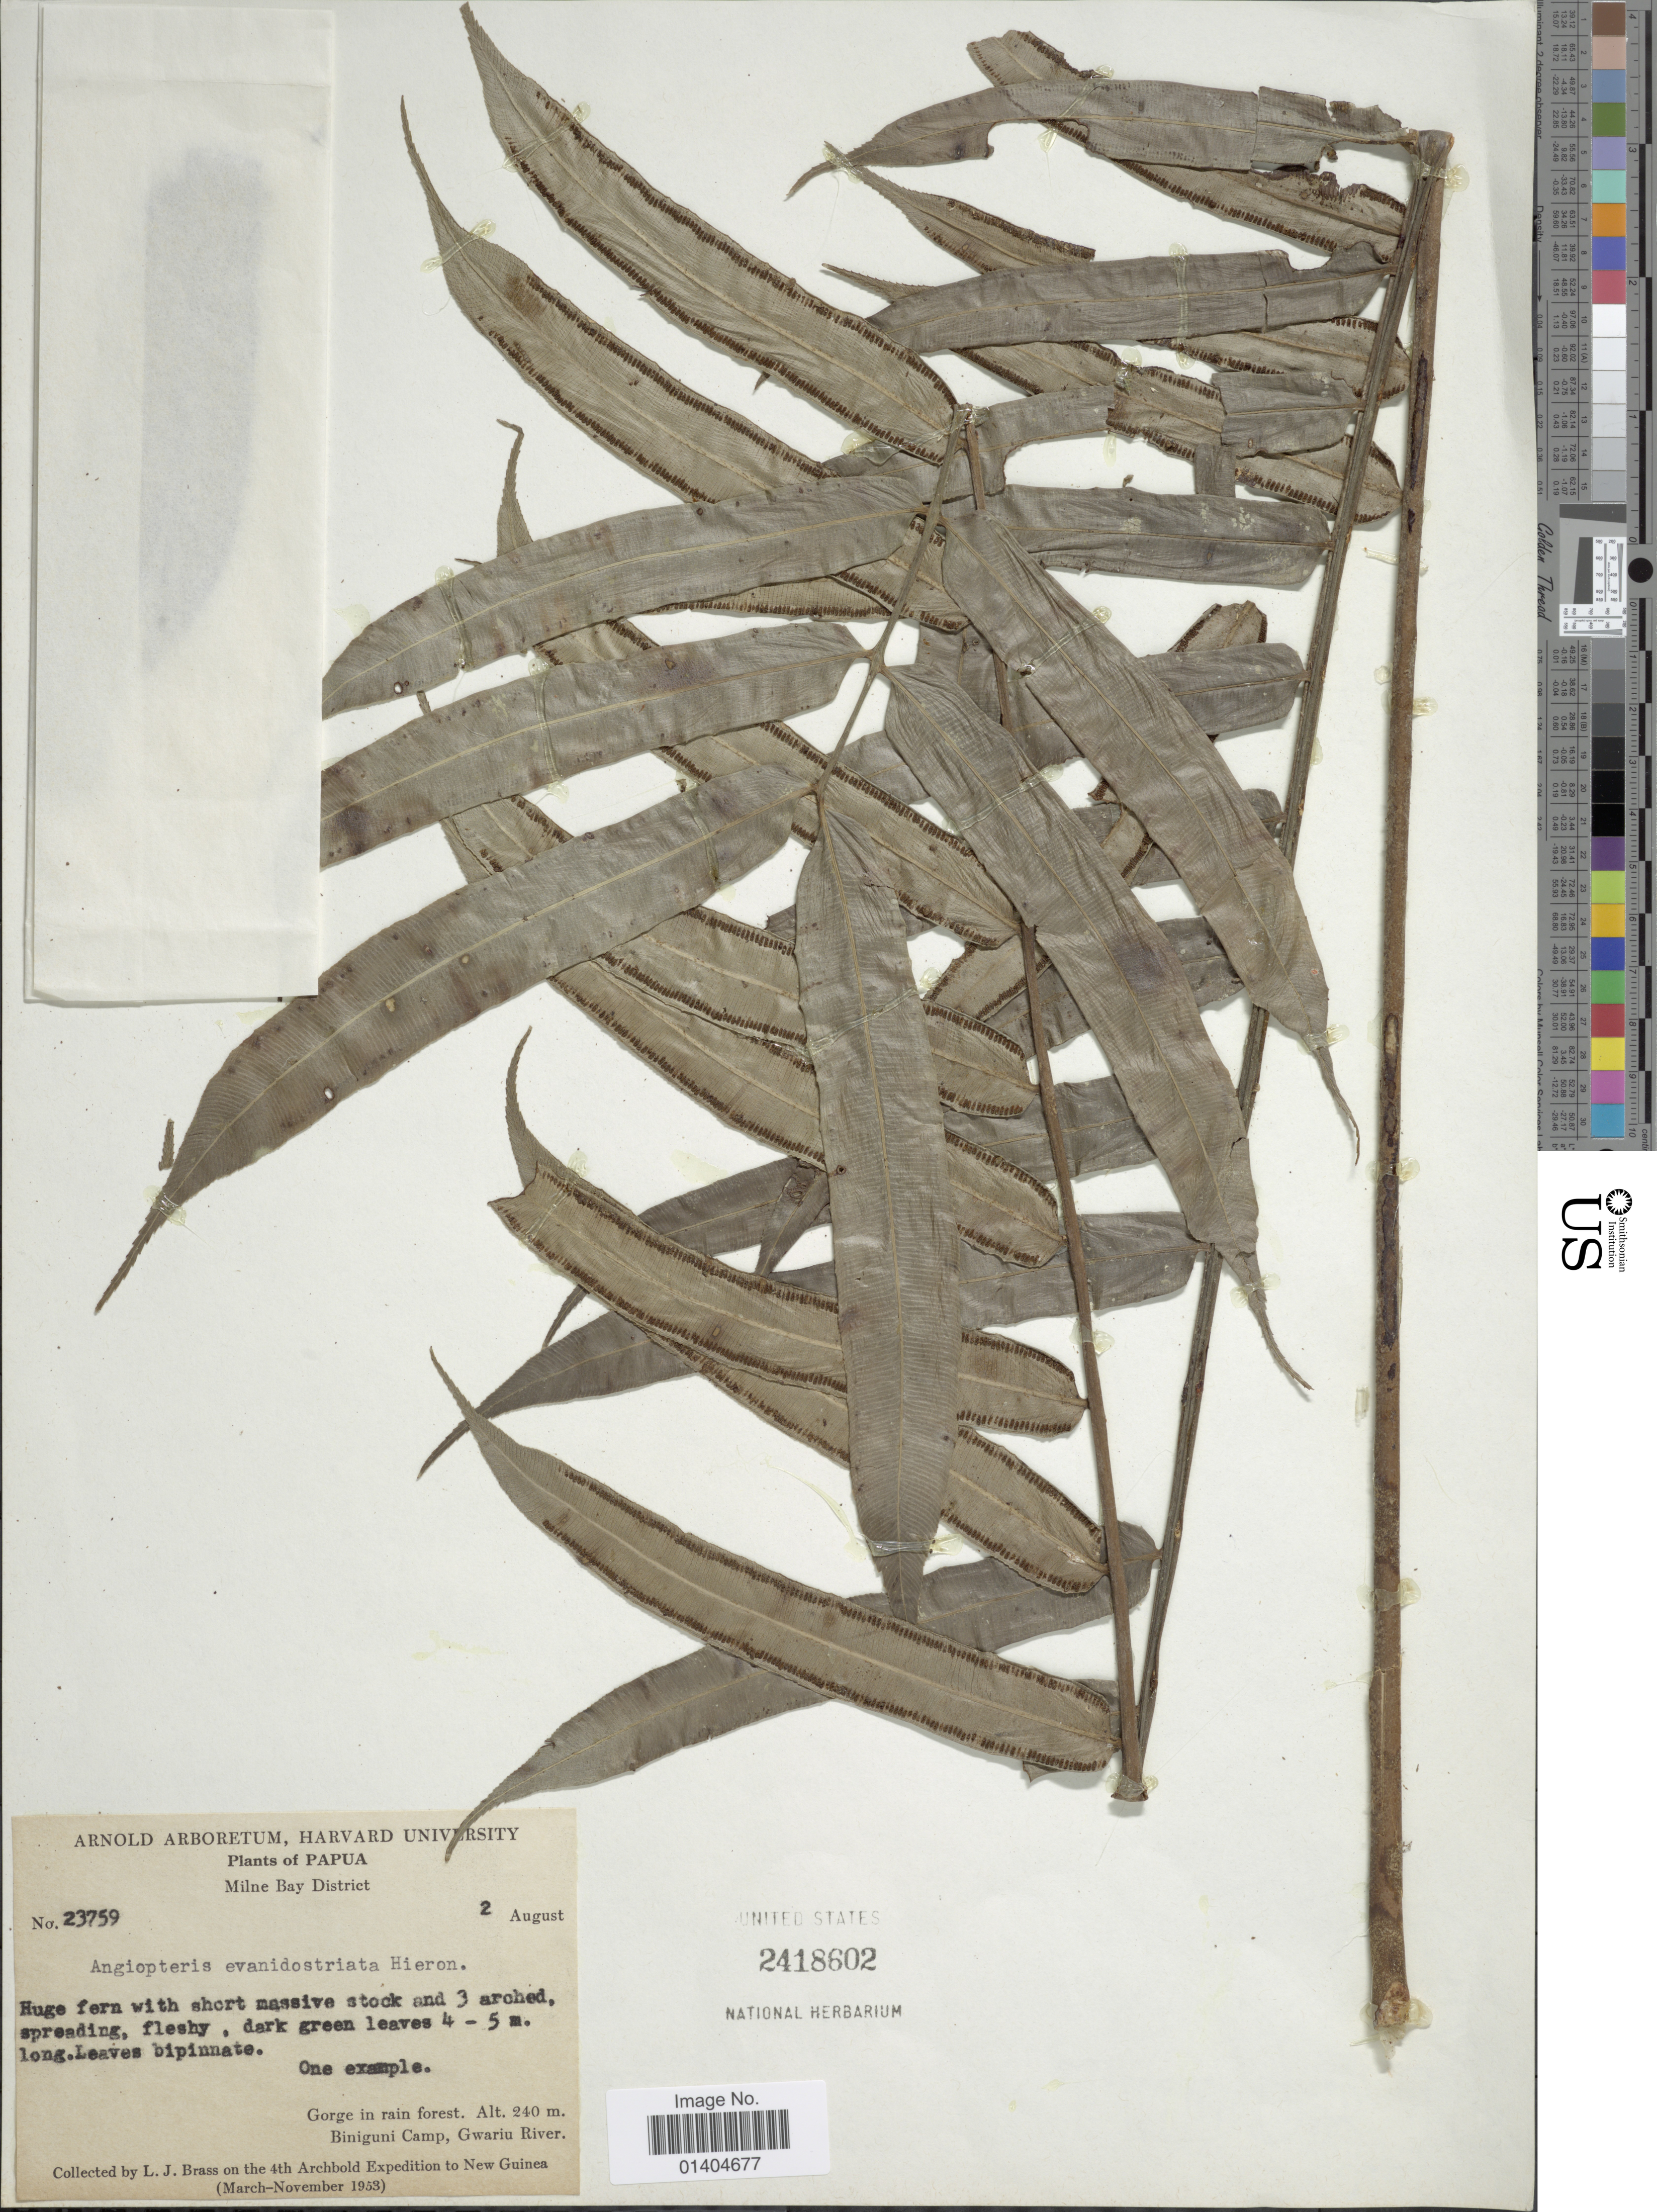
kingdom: Plantae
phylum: Tracheophyta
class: Polypodiopsida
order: Marattiales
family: Marattiaceae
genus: Angiopteris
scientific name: Angiopteris evanidostriata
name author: Hieron.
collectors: L. J. Brass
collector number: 23759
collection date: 1953-08-02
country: Papua New Guinea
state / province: Milne Bay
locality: Biniguni Camp, Gwariu River.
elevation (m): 240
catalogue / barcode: US 2418602